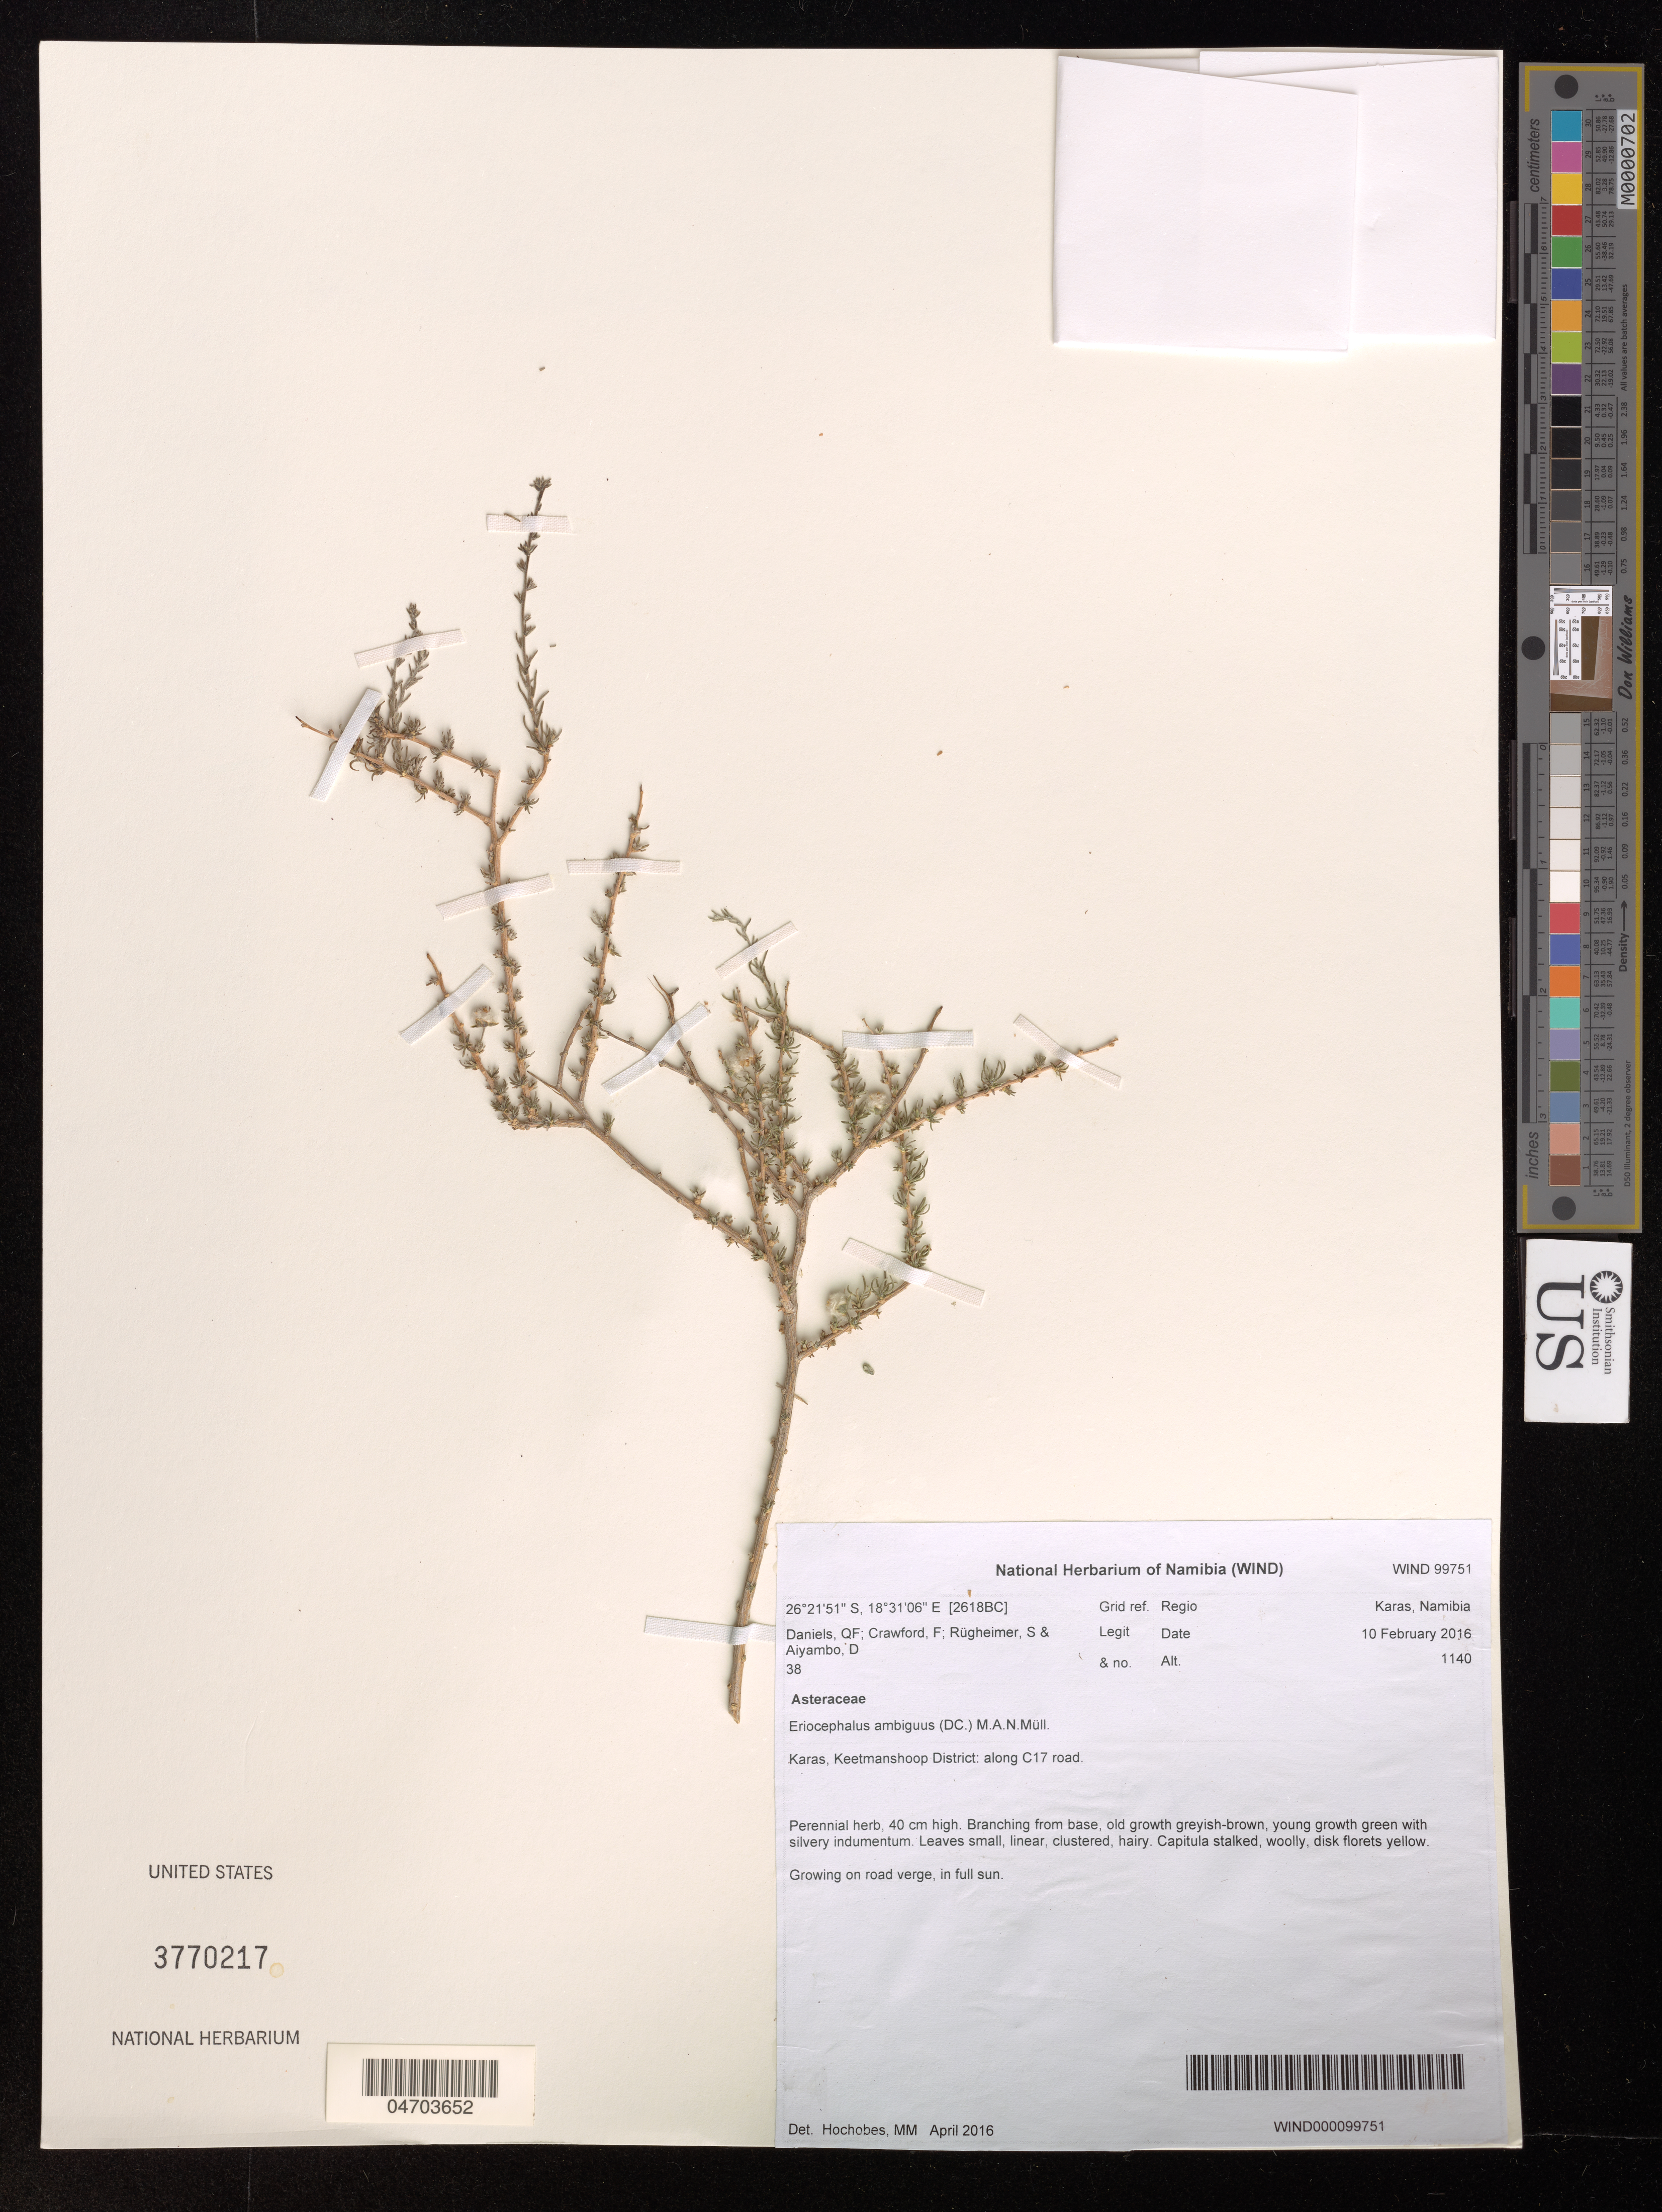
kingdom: Plantae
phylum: Tracheophyta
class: Magnoliopsida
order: Asterales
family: Asteraceae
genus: Eriocephalus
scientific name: Eriocephalus ambiguus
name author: (DC.) M.A.N. Müll.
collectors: Q. Daniels, F. Crawford, S. Rugheimer & D. Aiyambo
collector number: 38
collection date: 2016-02-10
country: Namibia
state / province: Karas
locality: Keetmanshoop District: along C17 road.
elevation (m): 1140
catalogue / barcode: US 3770217